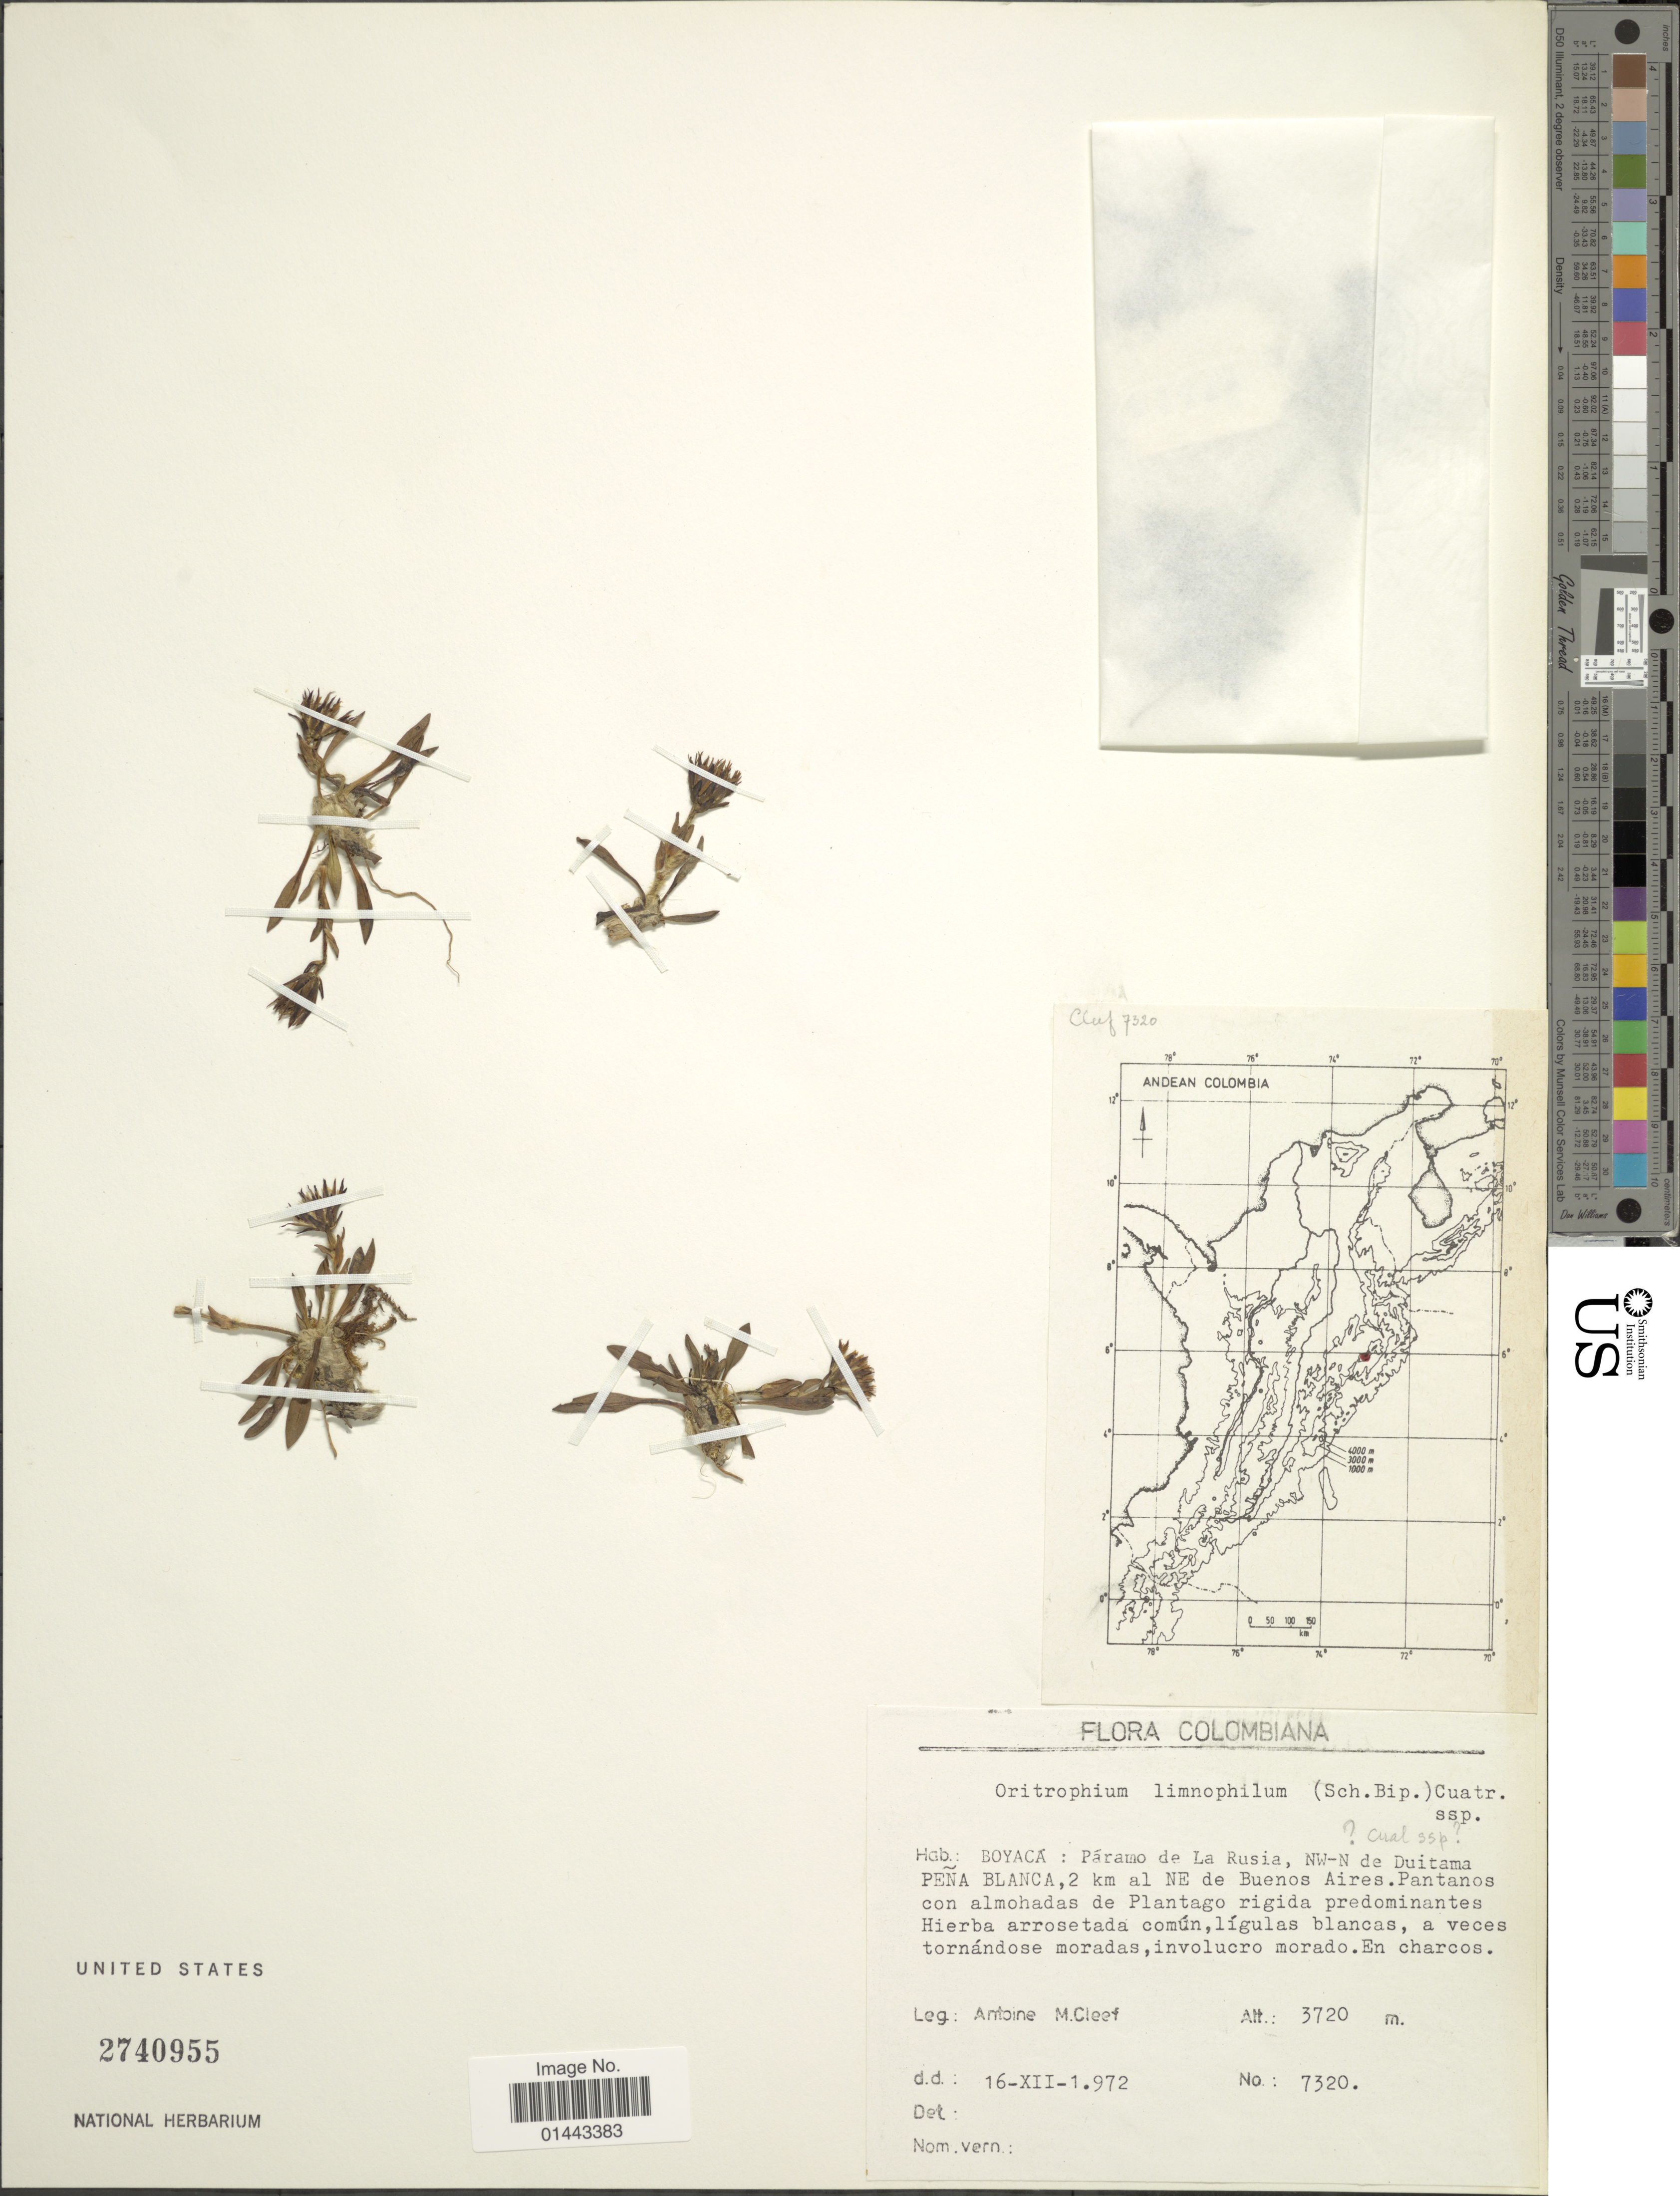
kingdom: Plantae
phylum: Tracheophyta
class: Magnoliopsida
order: Asterales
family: Asteraceae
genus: Oritrophium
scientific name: Oritrophium limnophilum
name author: (Sch. Bip.) Cuatrec.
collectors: A. M. Cleef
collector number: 7320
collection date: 1972-12-16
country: Colombia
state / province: Boyacá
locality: Paramo de La Rusia, NW-N de Duitama Peña Blanca, 2 km al NE de Buenos Aires, Pantanos con almohadas de Plantago rigida predominantes.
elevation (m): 3720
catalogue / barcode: US 2740955